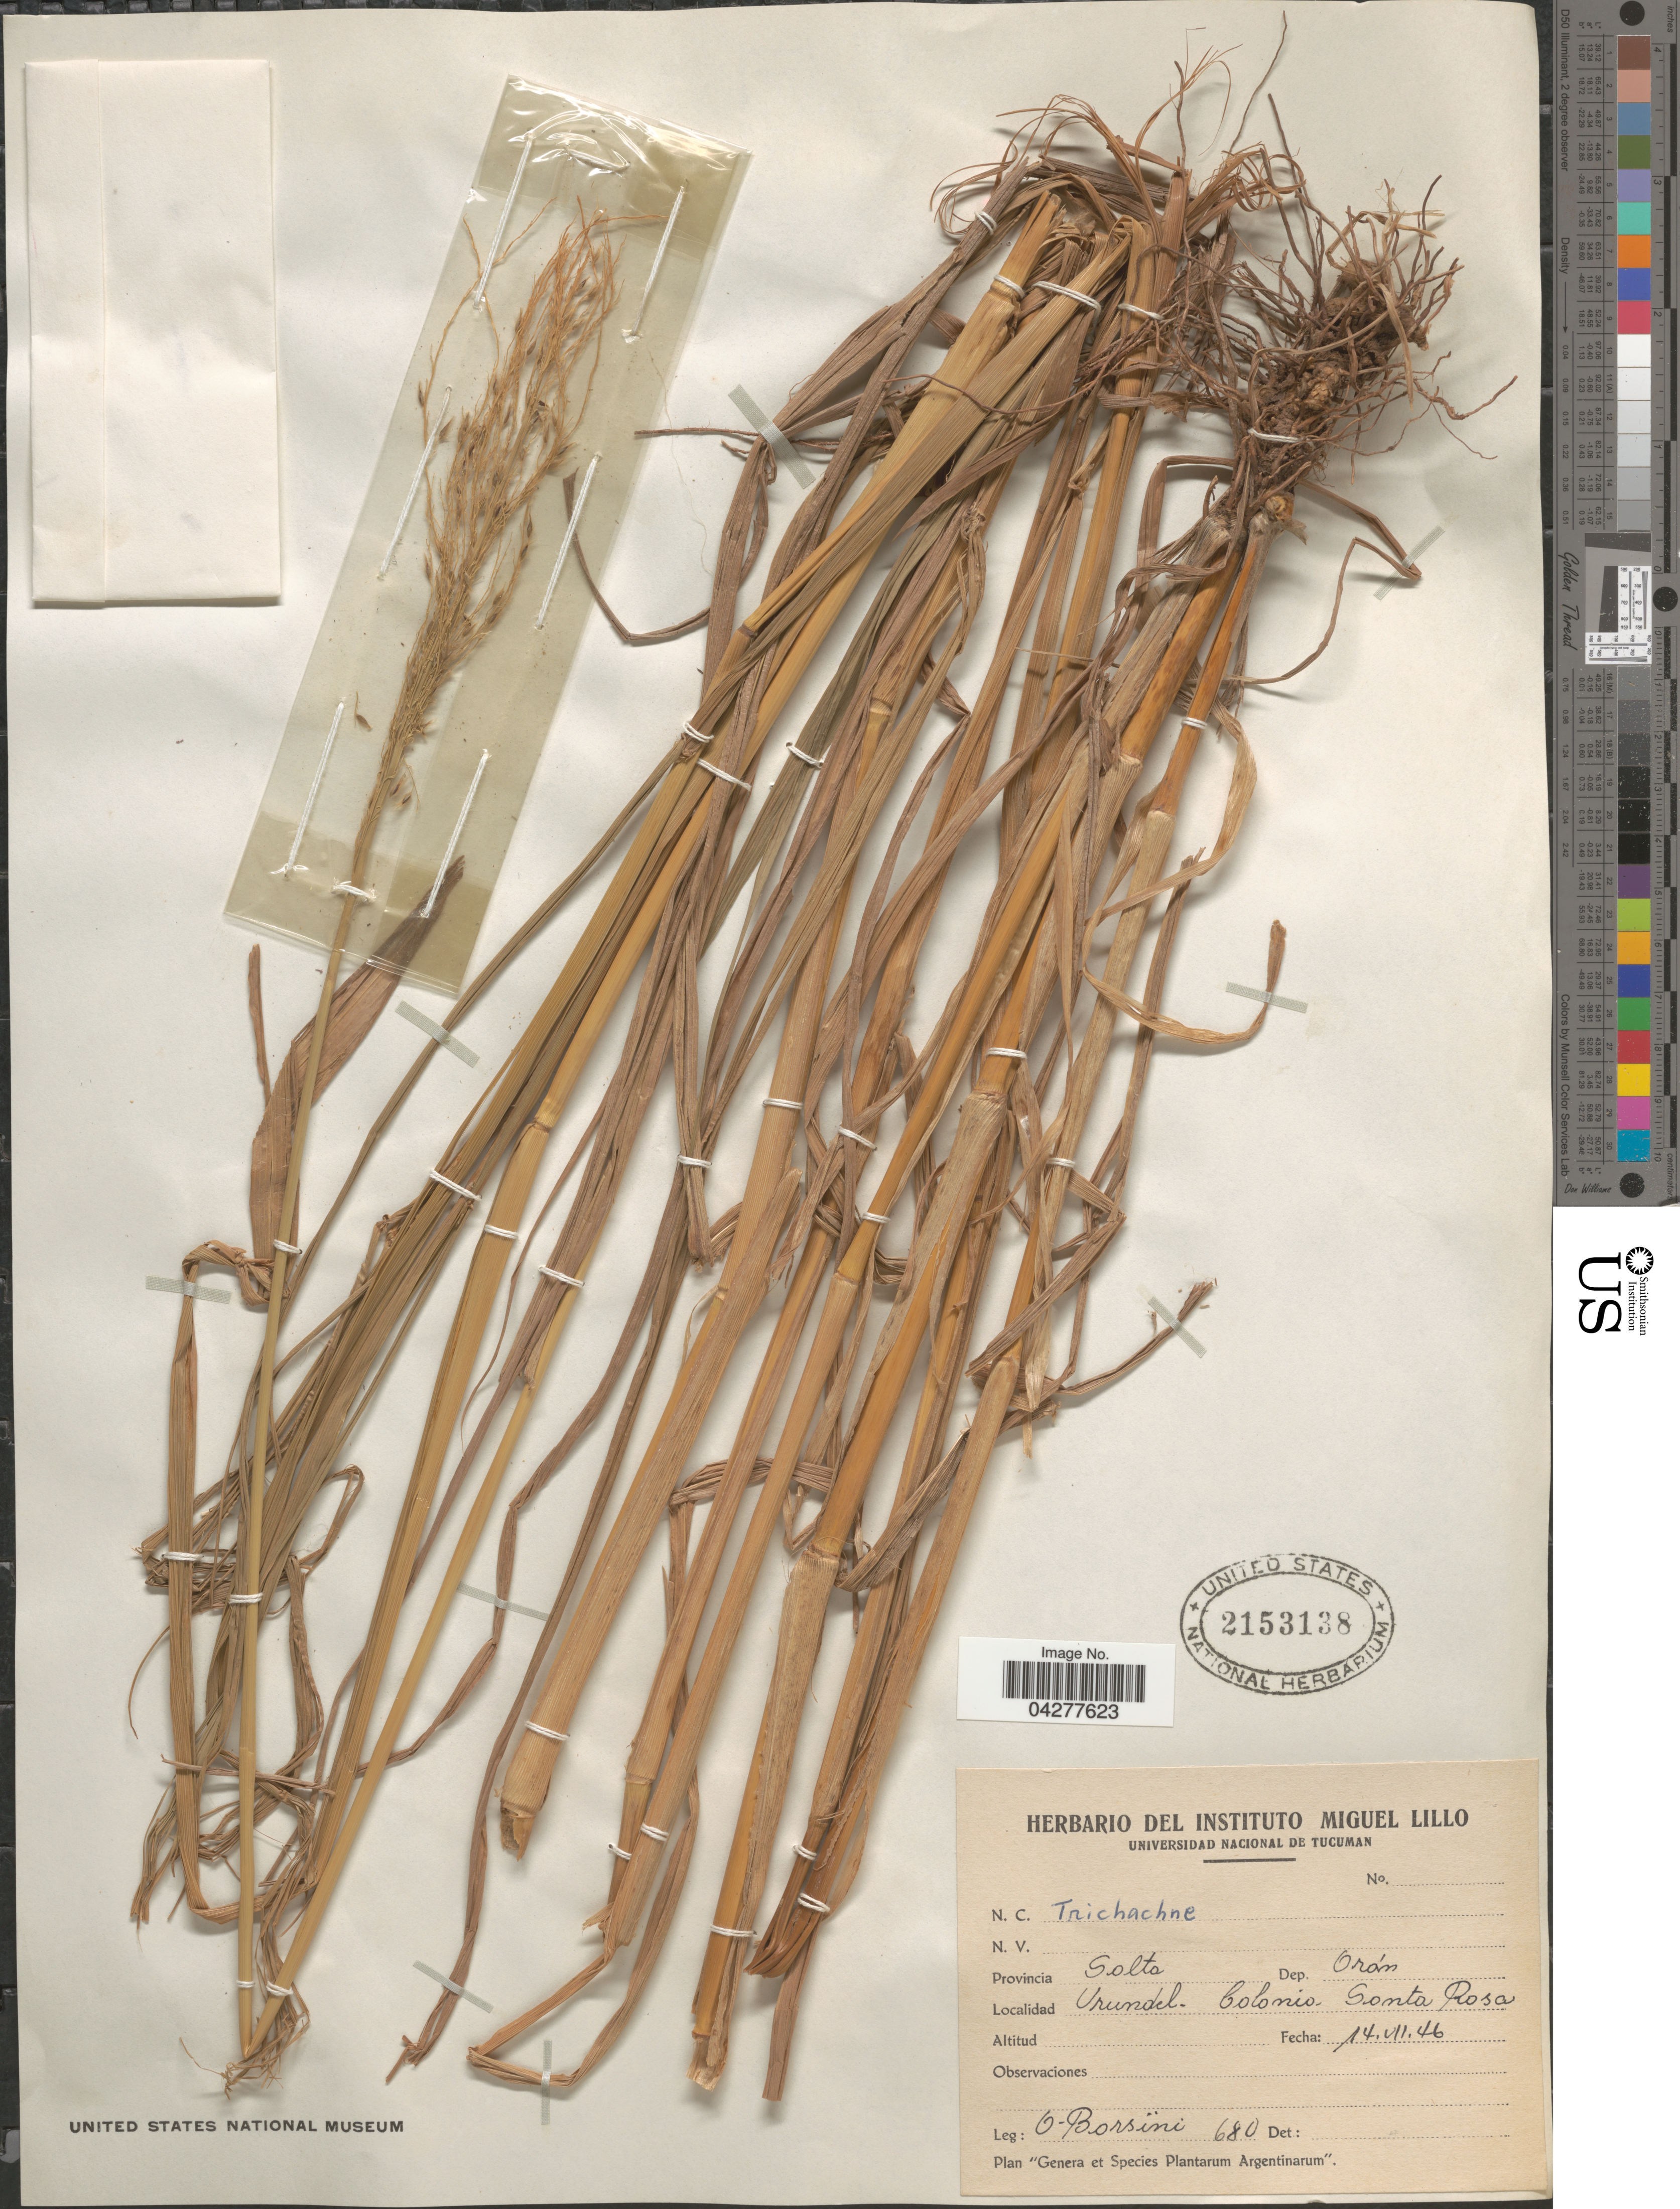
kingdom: Plantae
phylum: Tracheophyta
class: Liliopsida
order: Poales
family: Poaceae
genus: Digitaria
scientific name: Digitaria sp.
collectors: G. Borsini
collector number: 680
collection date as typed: Transcribed d/m/y: 14/7/46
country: Argentina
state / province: Salta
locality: Dep. Orán. Urundel. Colonio. Santa Rosa.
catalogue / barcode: US 2153138